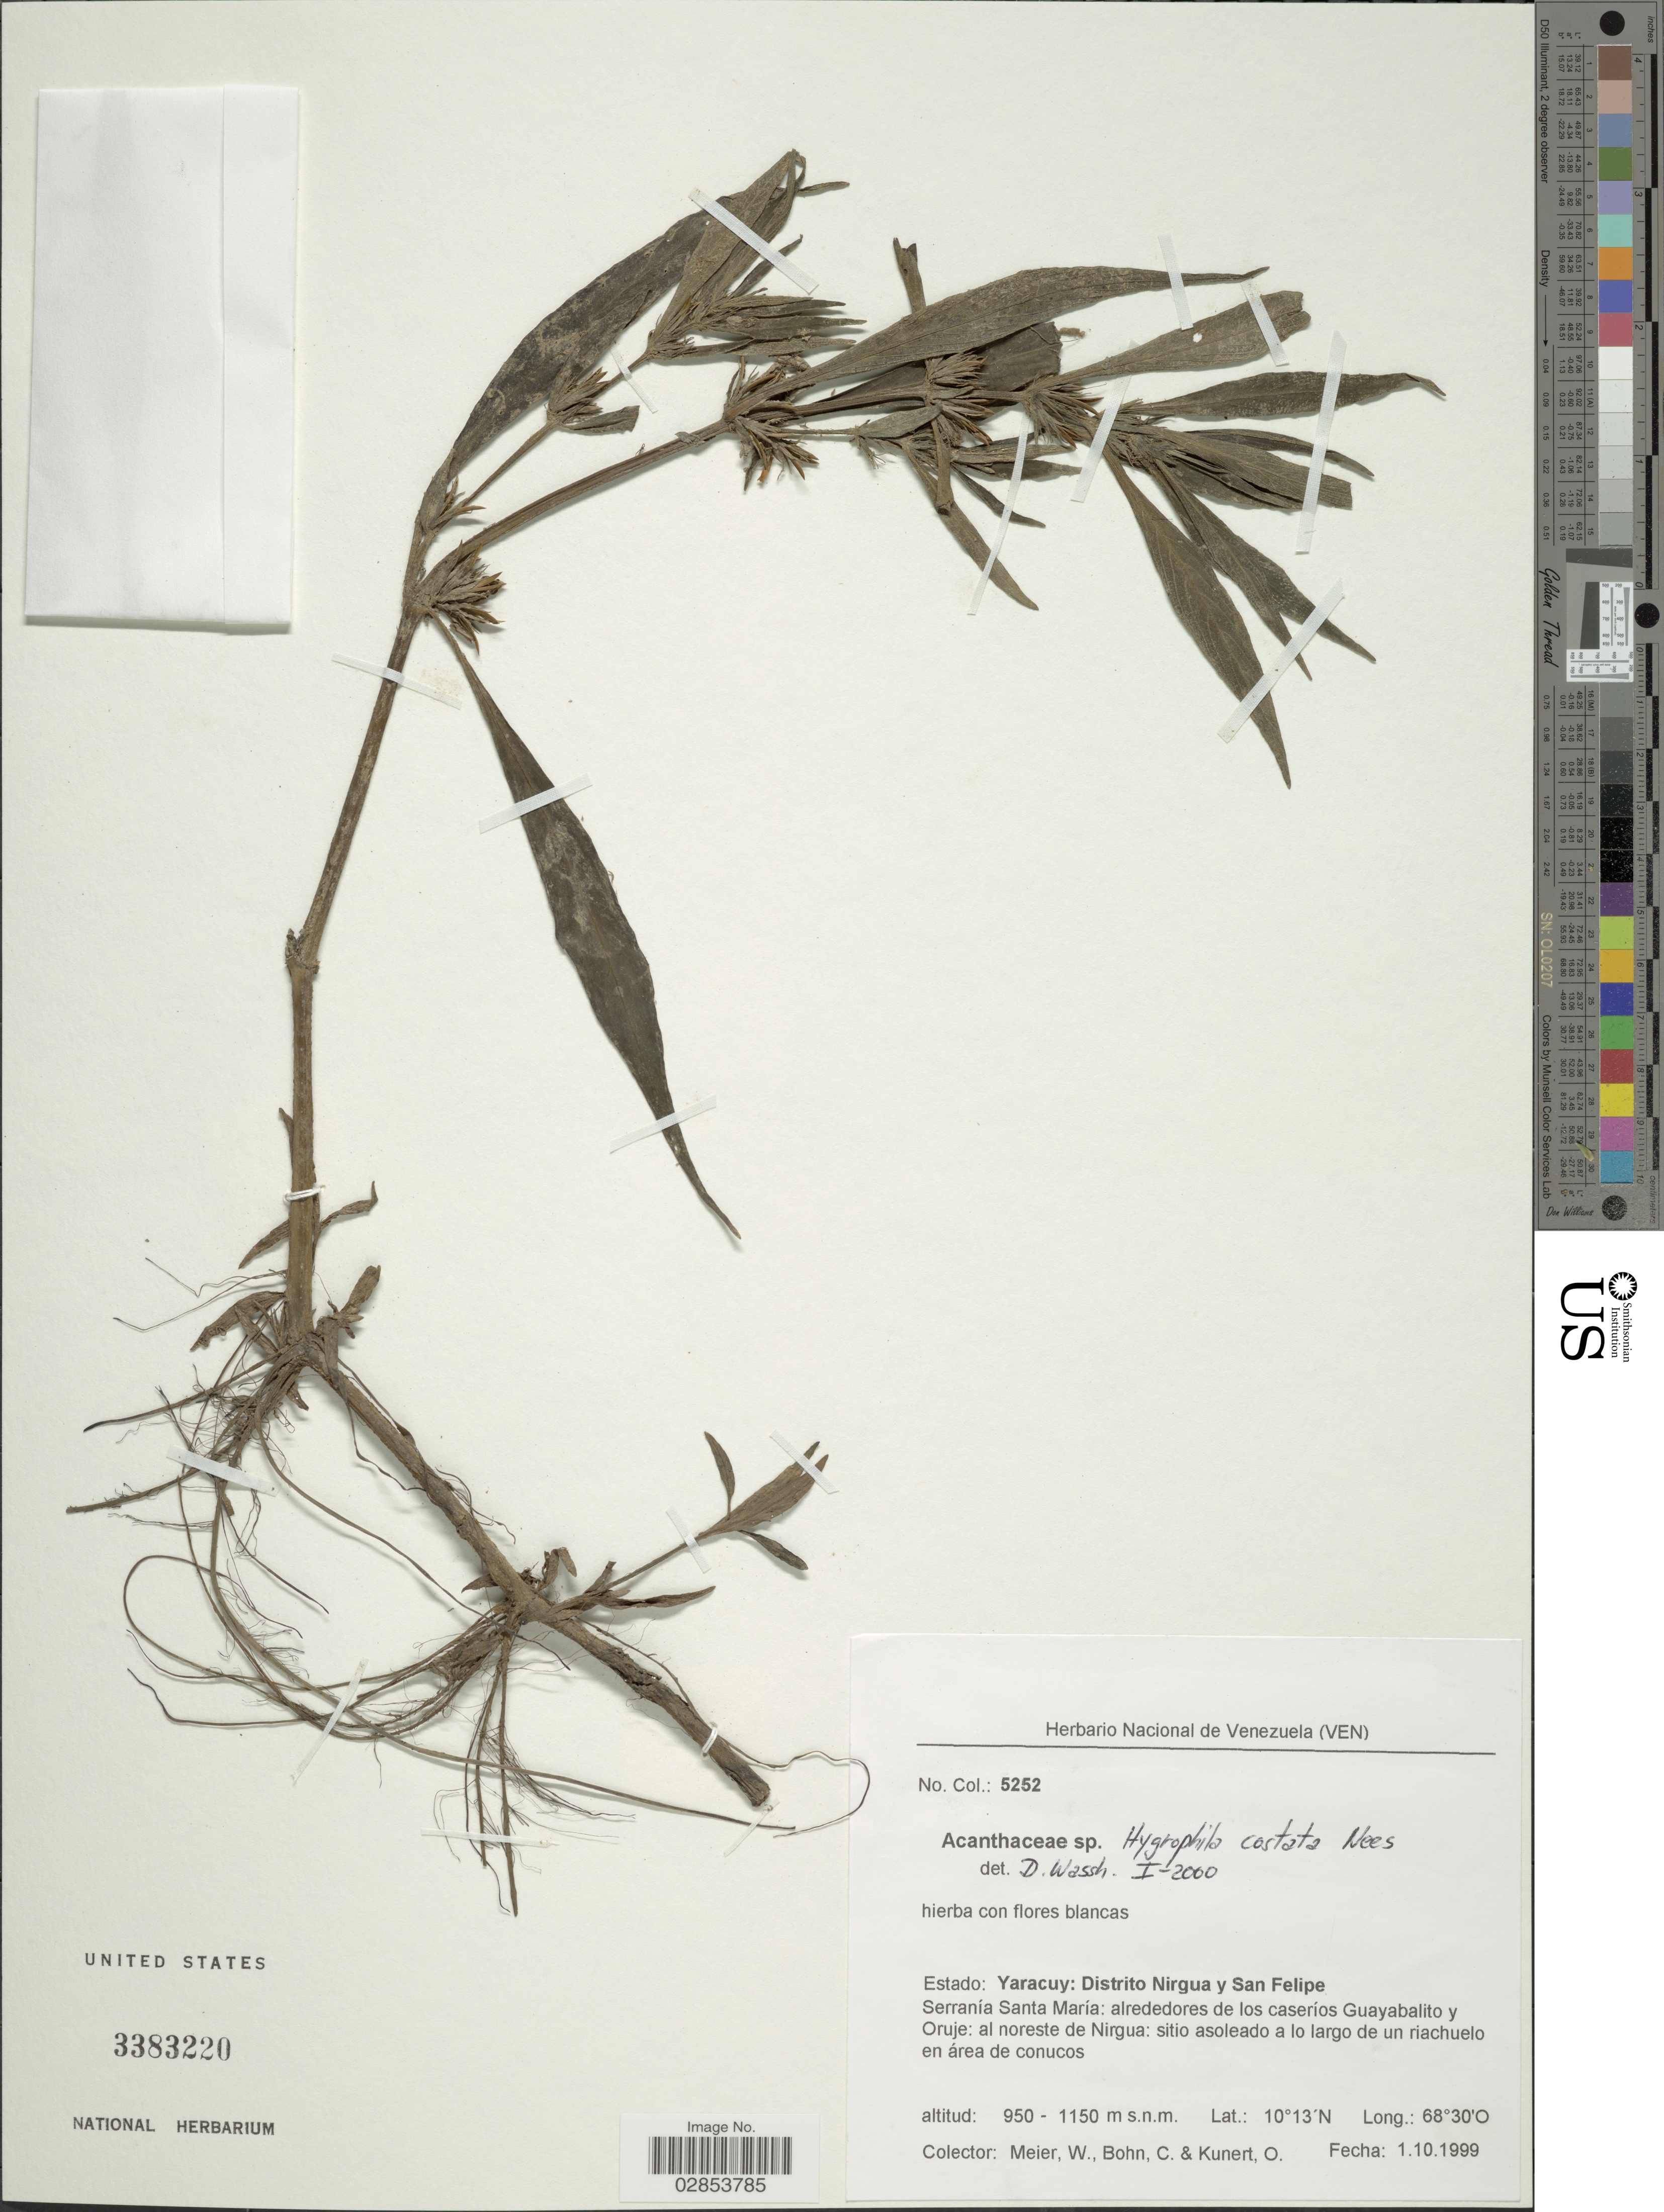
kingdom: Plantae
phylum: Tracheophyta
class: Magnoliopsida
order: Lamiales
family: Acanthaceae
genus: Hygrophila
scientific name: Hygrophila costata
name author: Nees & T. Nees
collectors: Meier, C. Bohn & O. Kunert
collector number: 5252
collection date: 1999-10-01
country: Venezuela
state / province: Yaracuy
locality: Distrito Nirgua y San Felipe, Serranía Santa María: alrededores de los caseríos Guayabalito y Oruje: al noreste de Nirgua.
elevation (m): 950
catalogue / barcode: US 3383220